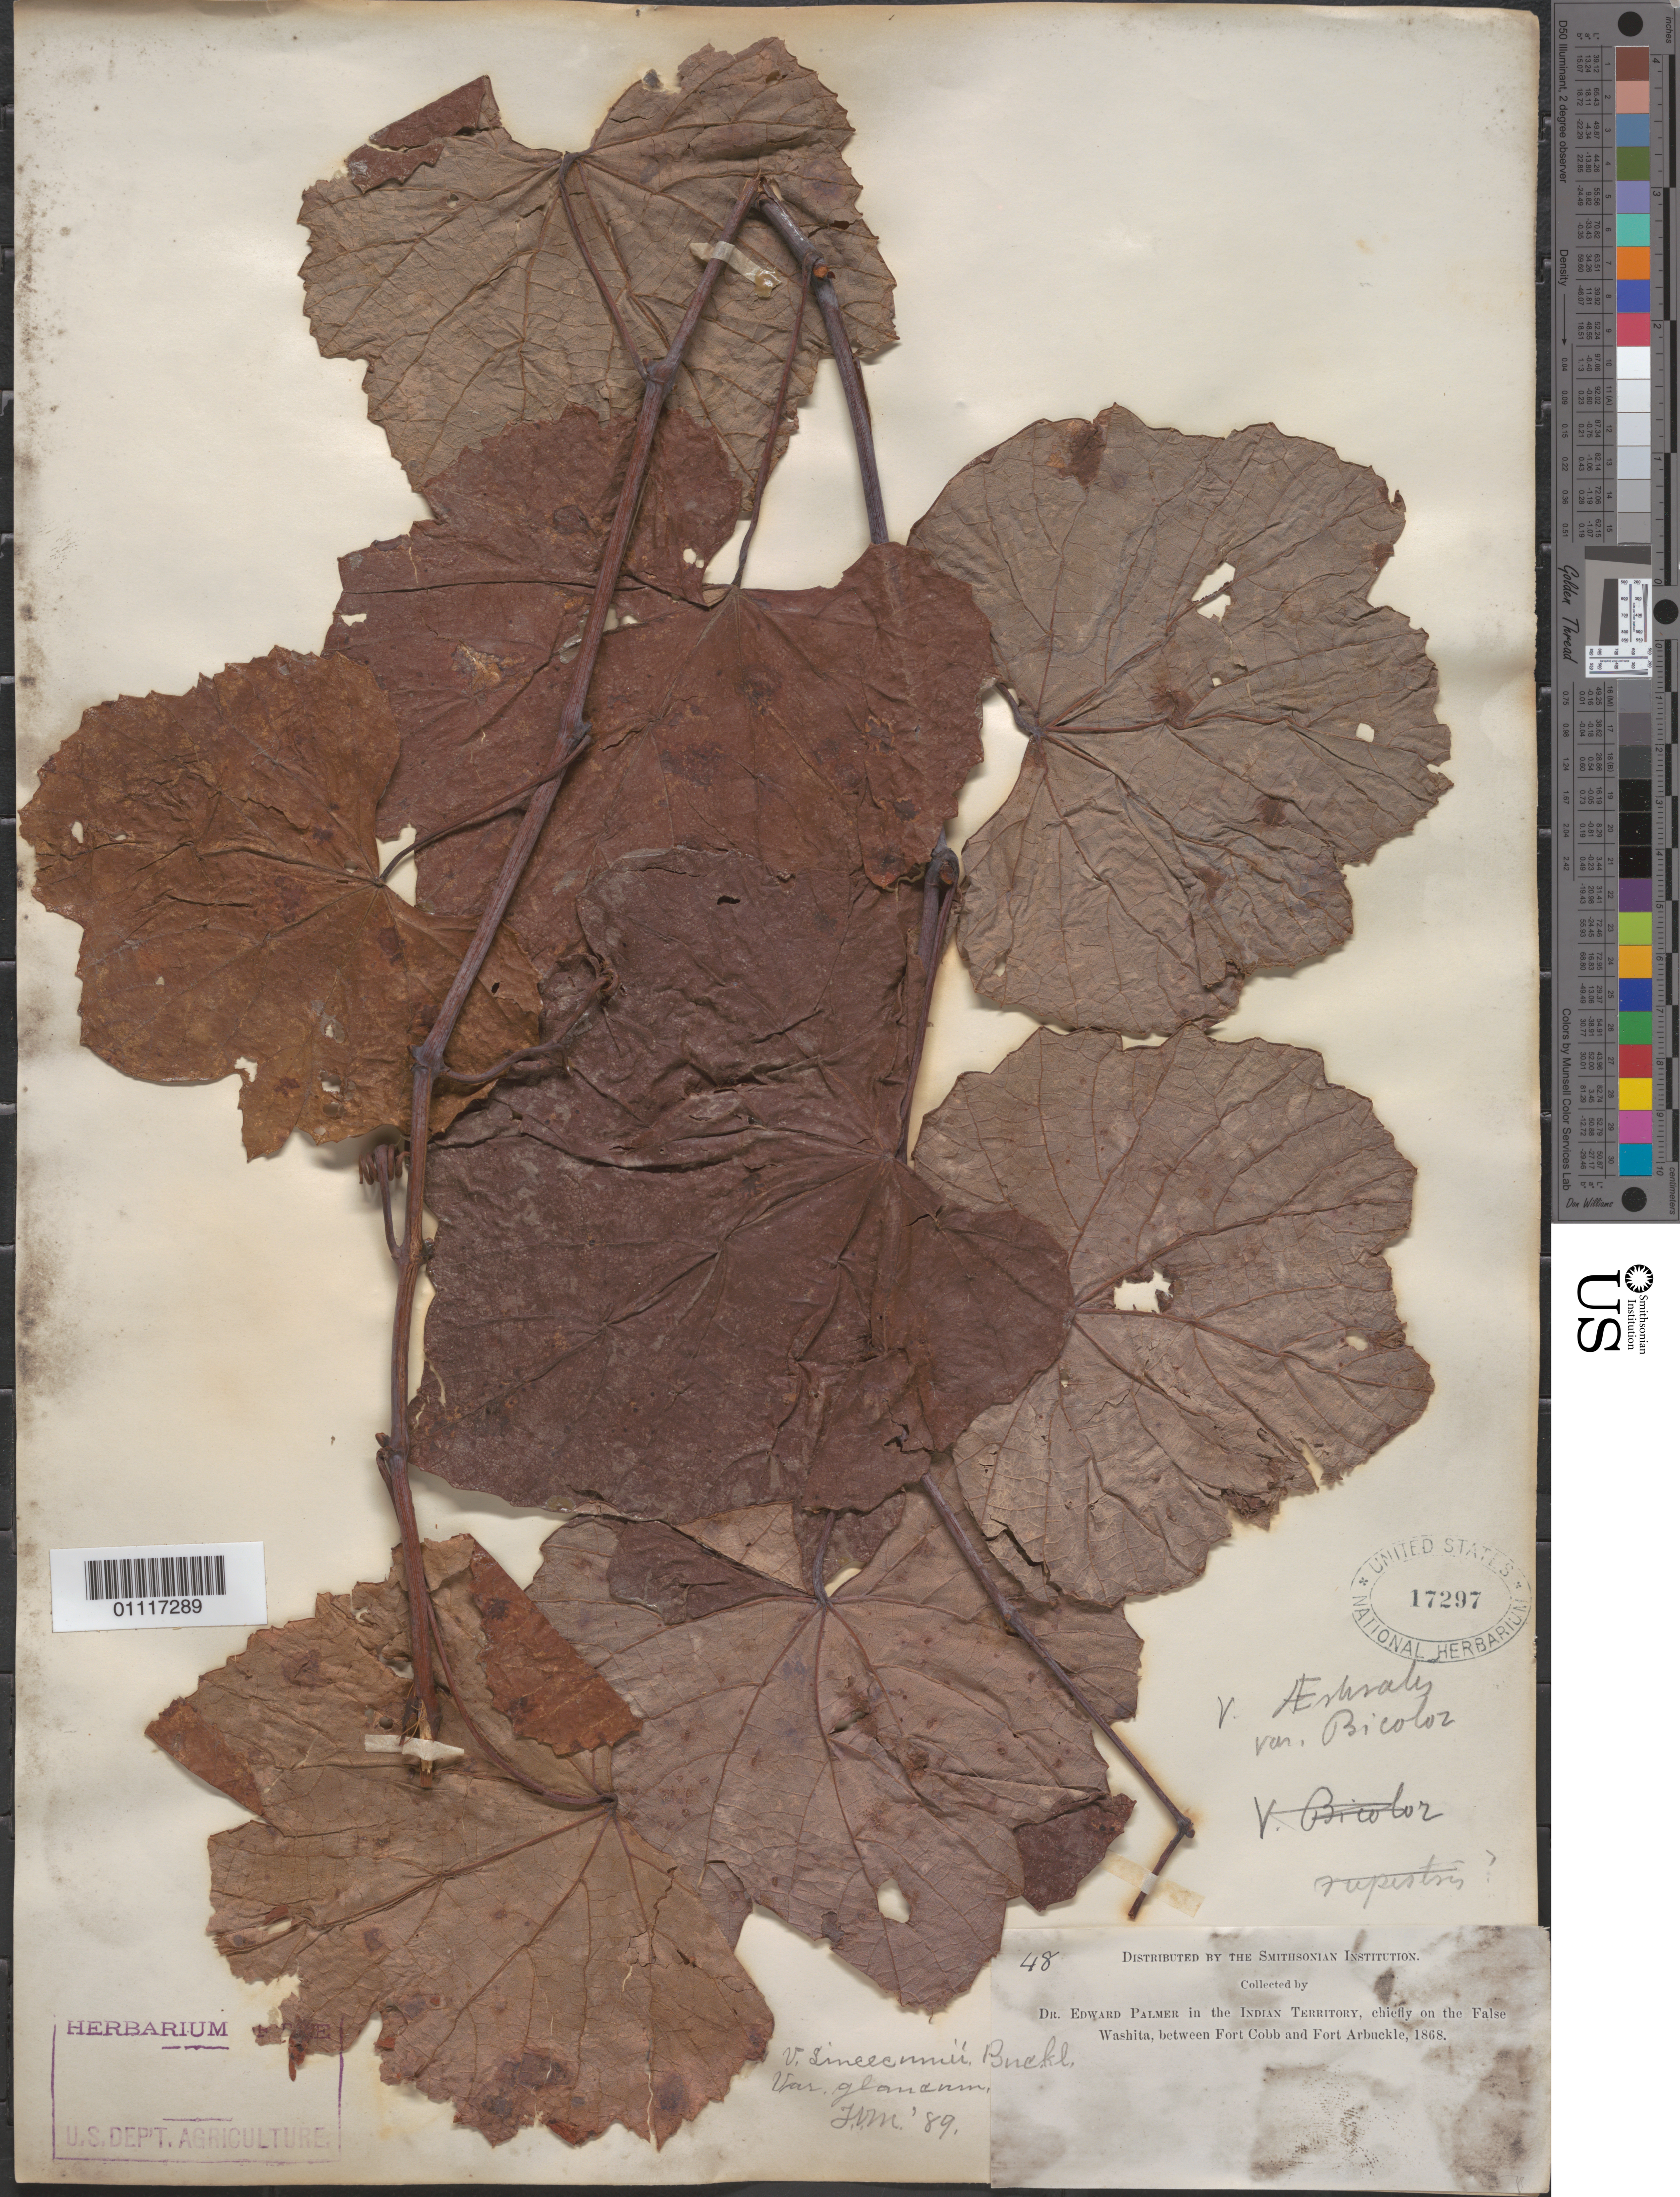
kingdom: Plantae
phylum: Tracheophyta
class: Magnoliopsida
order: Vitales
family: Vitaceae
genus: Vitis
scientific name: Vitis linsecomii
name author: Buckley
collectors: E. Palmer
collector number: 48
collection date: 1868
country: United States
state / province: Oklahoma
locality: Idian Territory, chiefly on the False Washita, between Fort Cobb and Fort Arbuckle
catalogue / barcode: US 17297